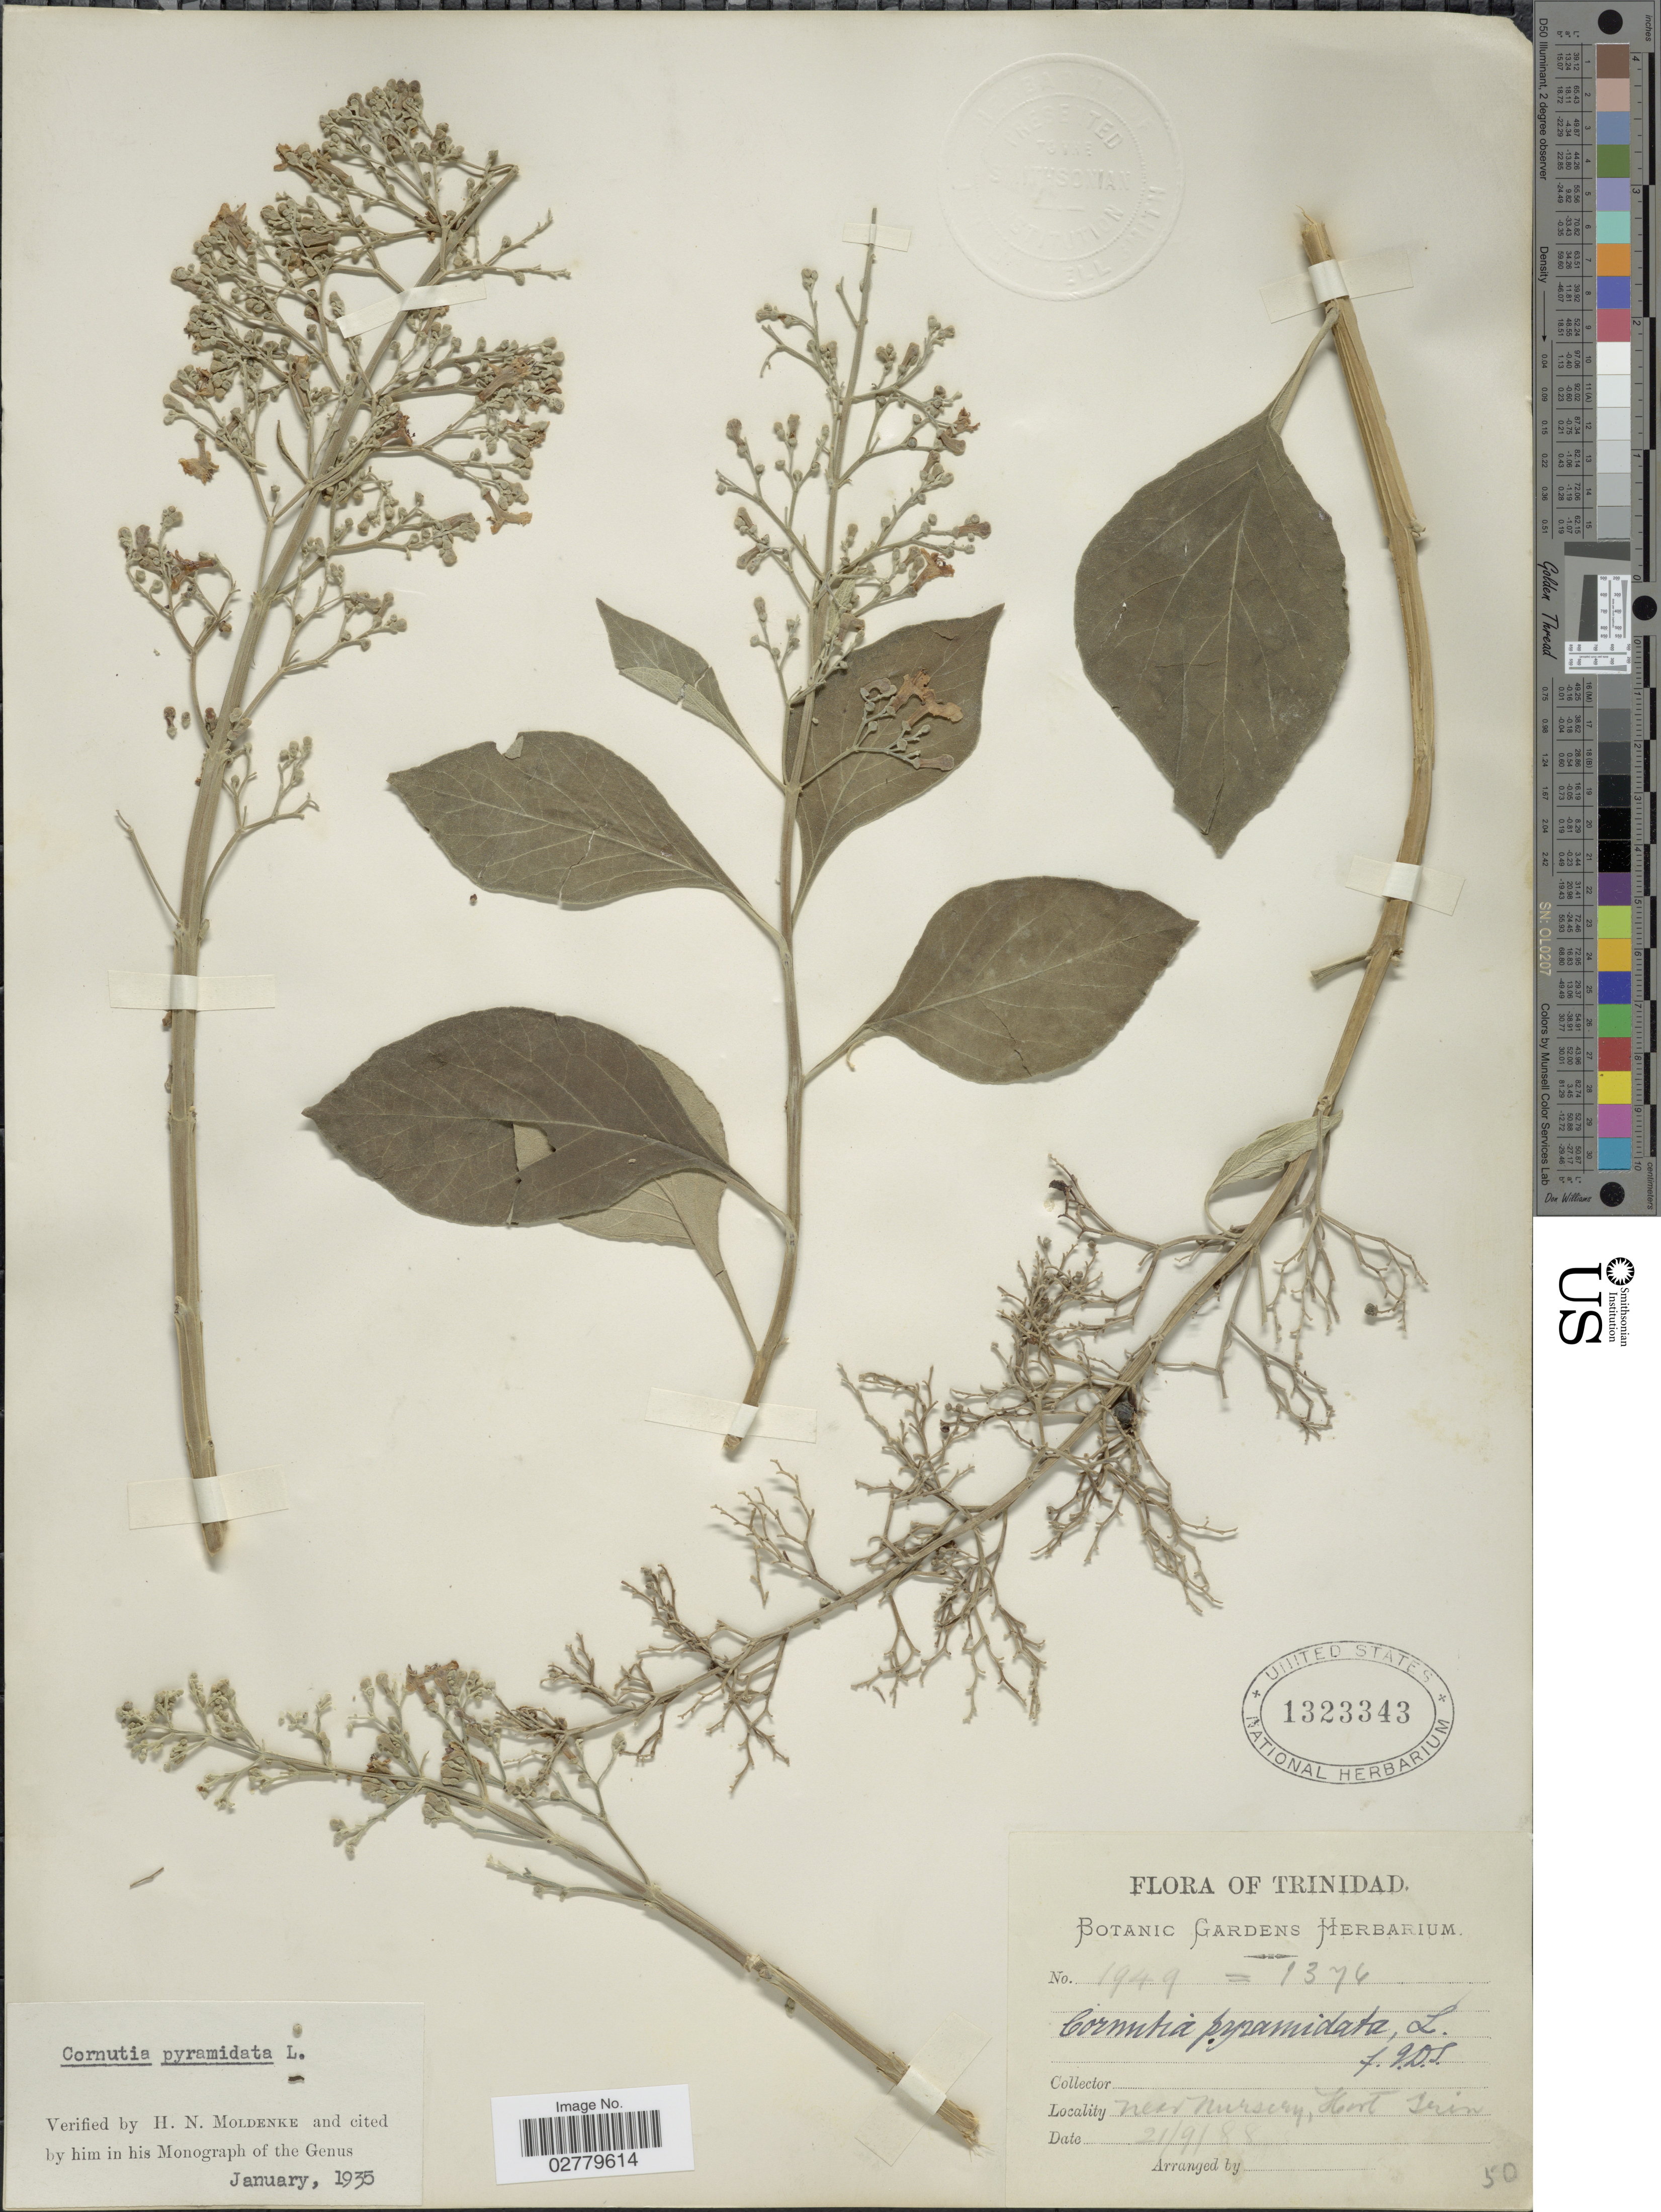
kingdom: Plantae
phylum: Tracheophyta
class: Magnoliopsida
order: Lamiales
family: Lamiaceae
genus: Cornutia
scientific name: Cornutia pyramidata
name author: L.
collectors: ex herb. Botanic Gardens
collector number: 1949=1376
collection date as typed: Transcribed d/m/y: 21/9/88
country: Trinidad and Tobago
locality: Near nursery, Hort Trin.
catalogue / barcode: US 1323343